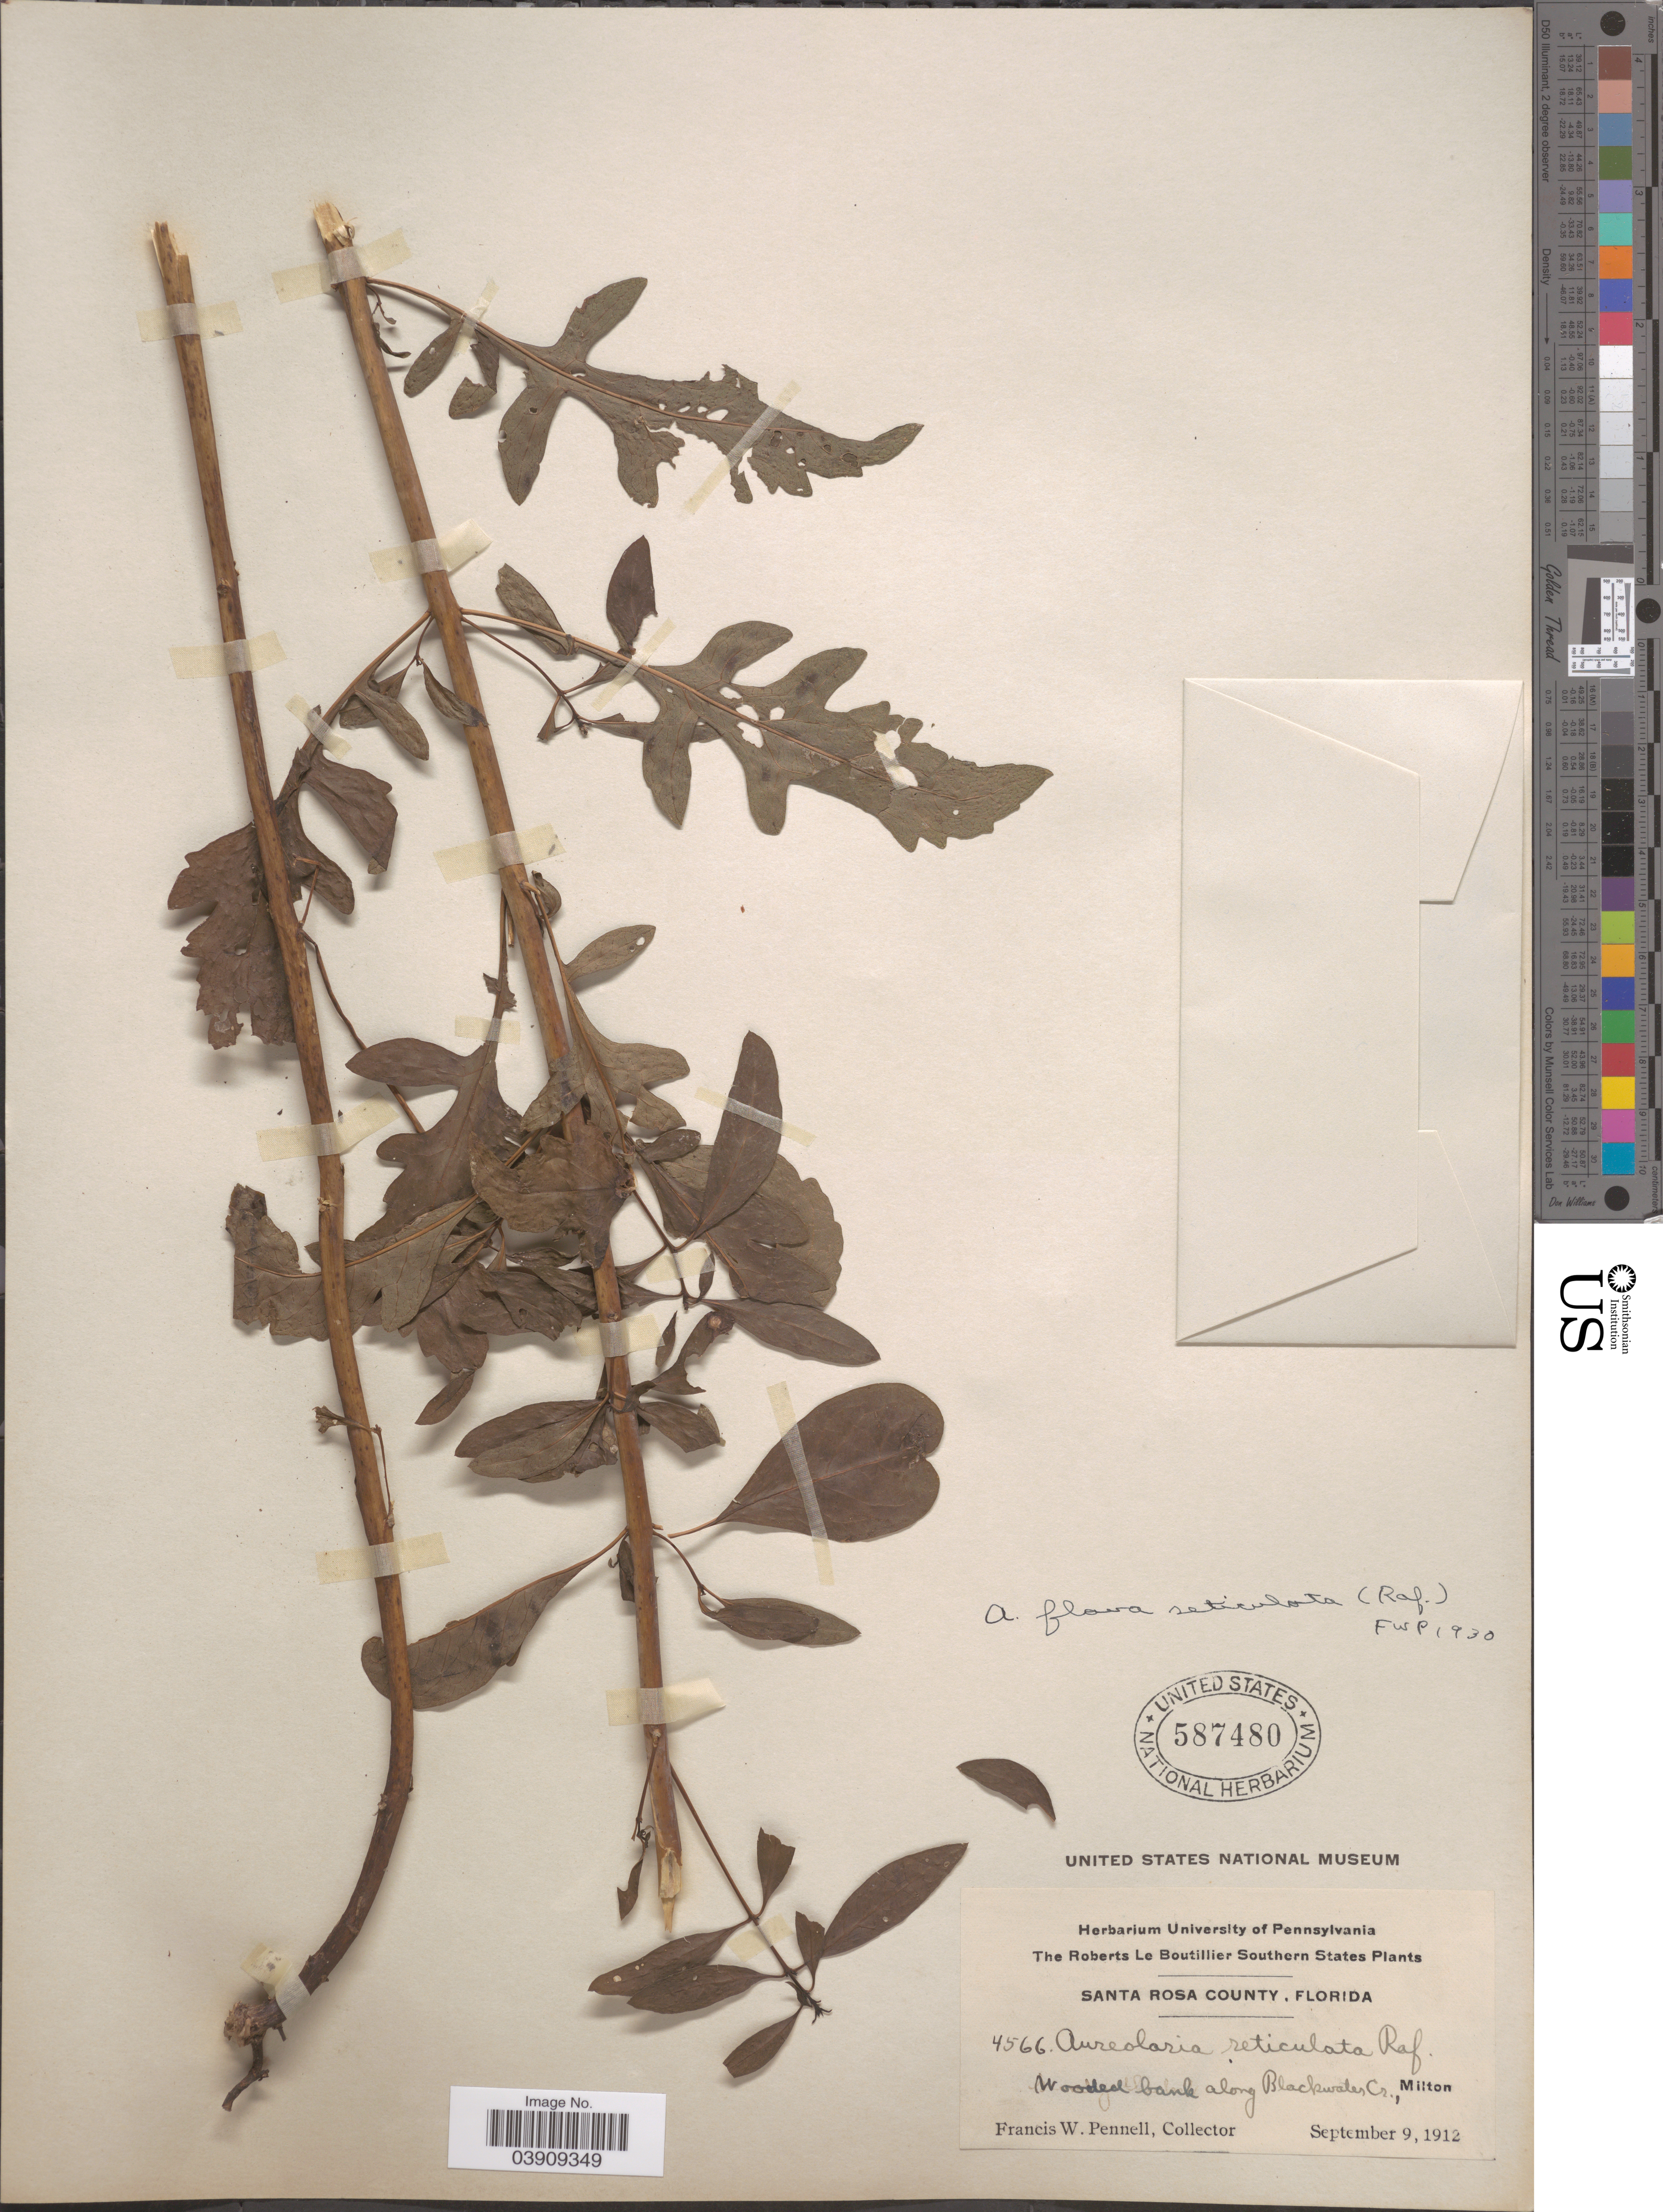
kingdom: Plantae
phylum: Tracheophyta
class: Magnoliopsida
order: Lamiales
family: Orobanchaceae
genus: Aureolaria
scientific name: Aureolaria flava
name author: (L.) Farw.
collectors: F. W. Pennell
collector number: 4566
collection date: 1912-09-09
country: United States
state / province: Florida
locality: Southern States. Santa Rosa County. Along Blackwater Cr., Milton.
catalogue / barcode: US 587480